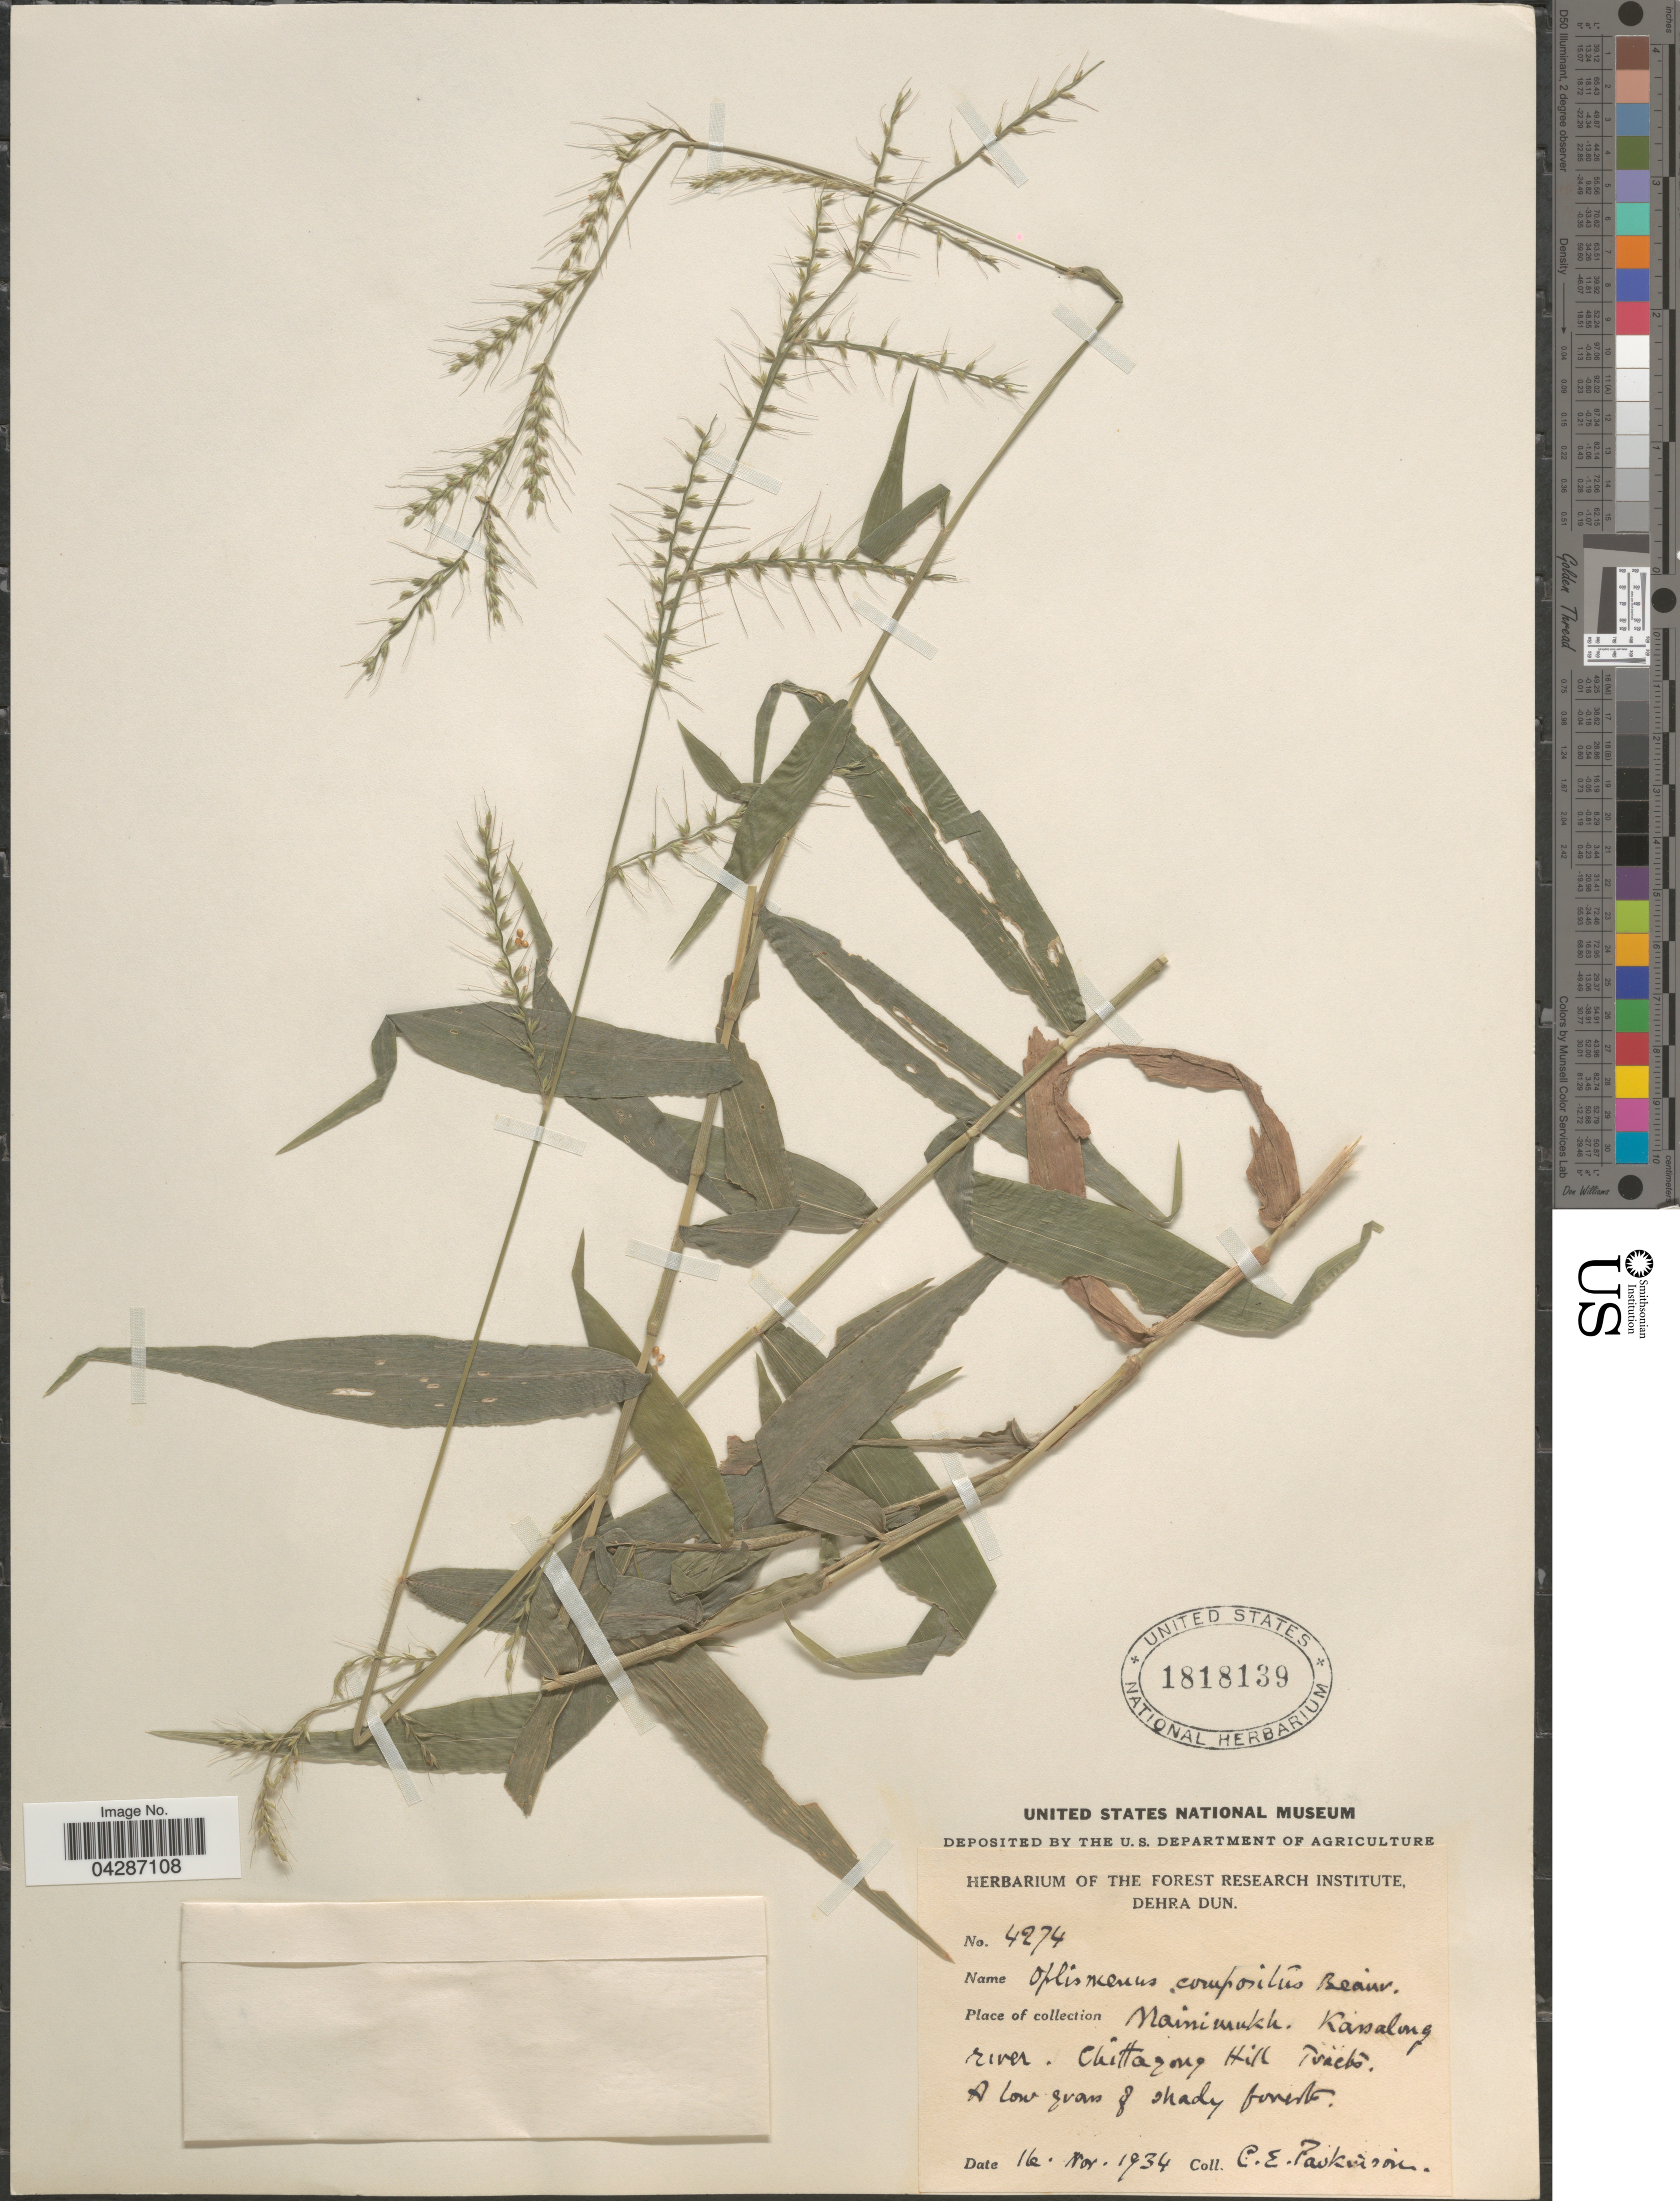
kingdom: Plantae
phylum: Tracheophyta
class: Liliopsida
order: Poales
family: Poaceae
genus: Oplismenus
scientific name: Oplismenus compositus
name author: (L.) P. Beauv.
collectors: C. E. Parkinson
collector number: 4274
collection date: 1934-11-16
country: Bangladesh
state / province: Chittagong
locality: Mainimukh. Kassalong river. Chittagong Hill Tracks. A low grass of shady forest.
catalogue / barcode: US 1818139